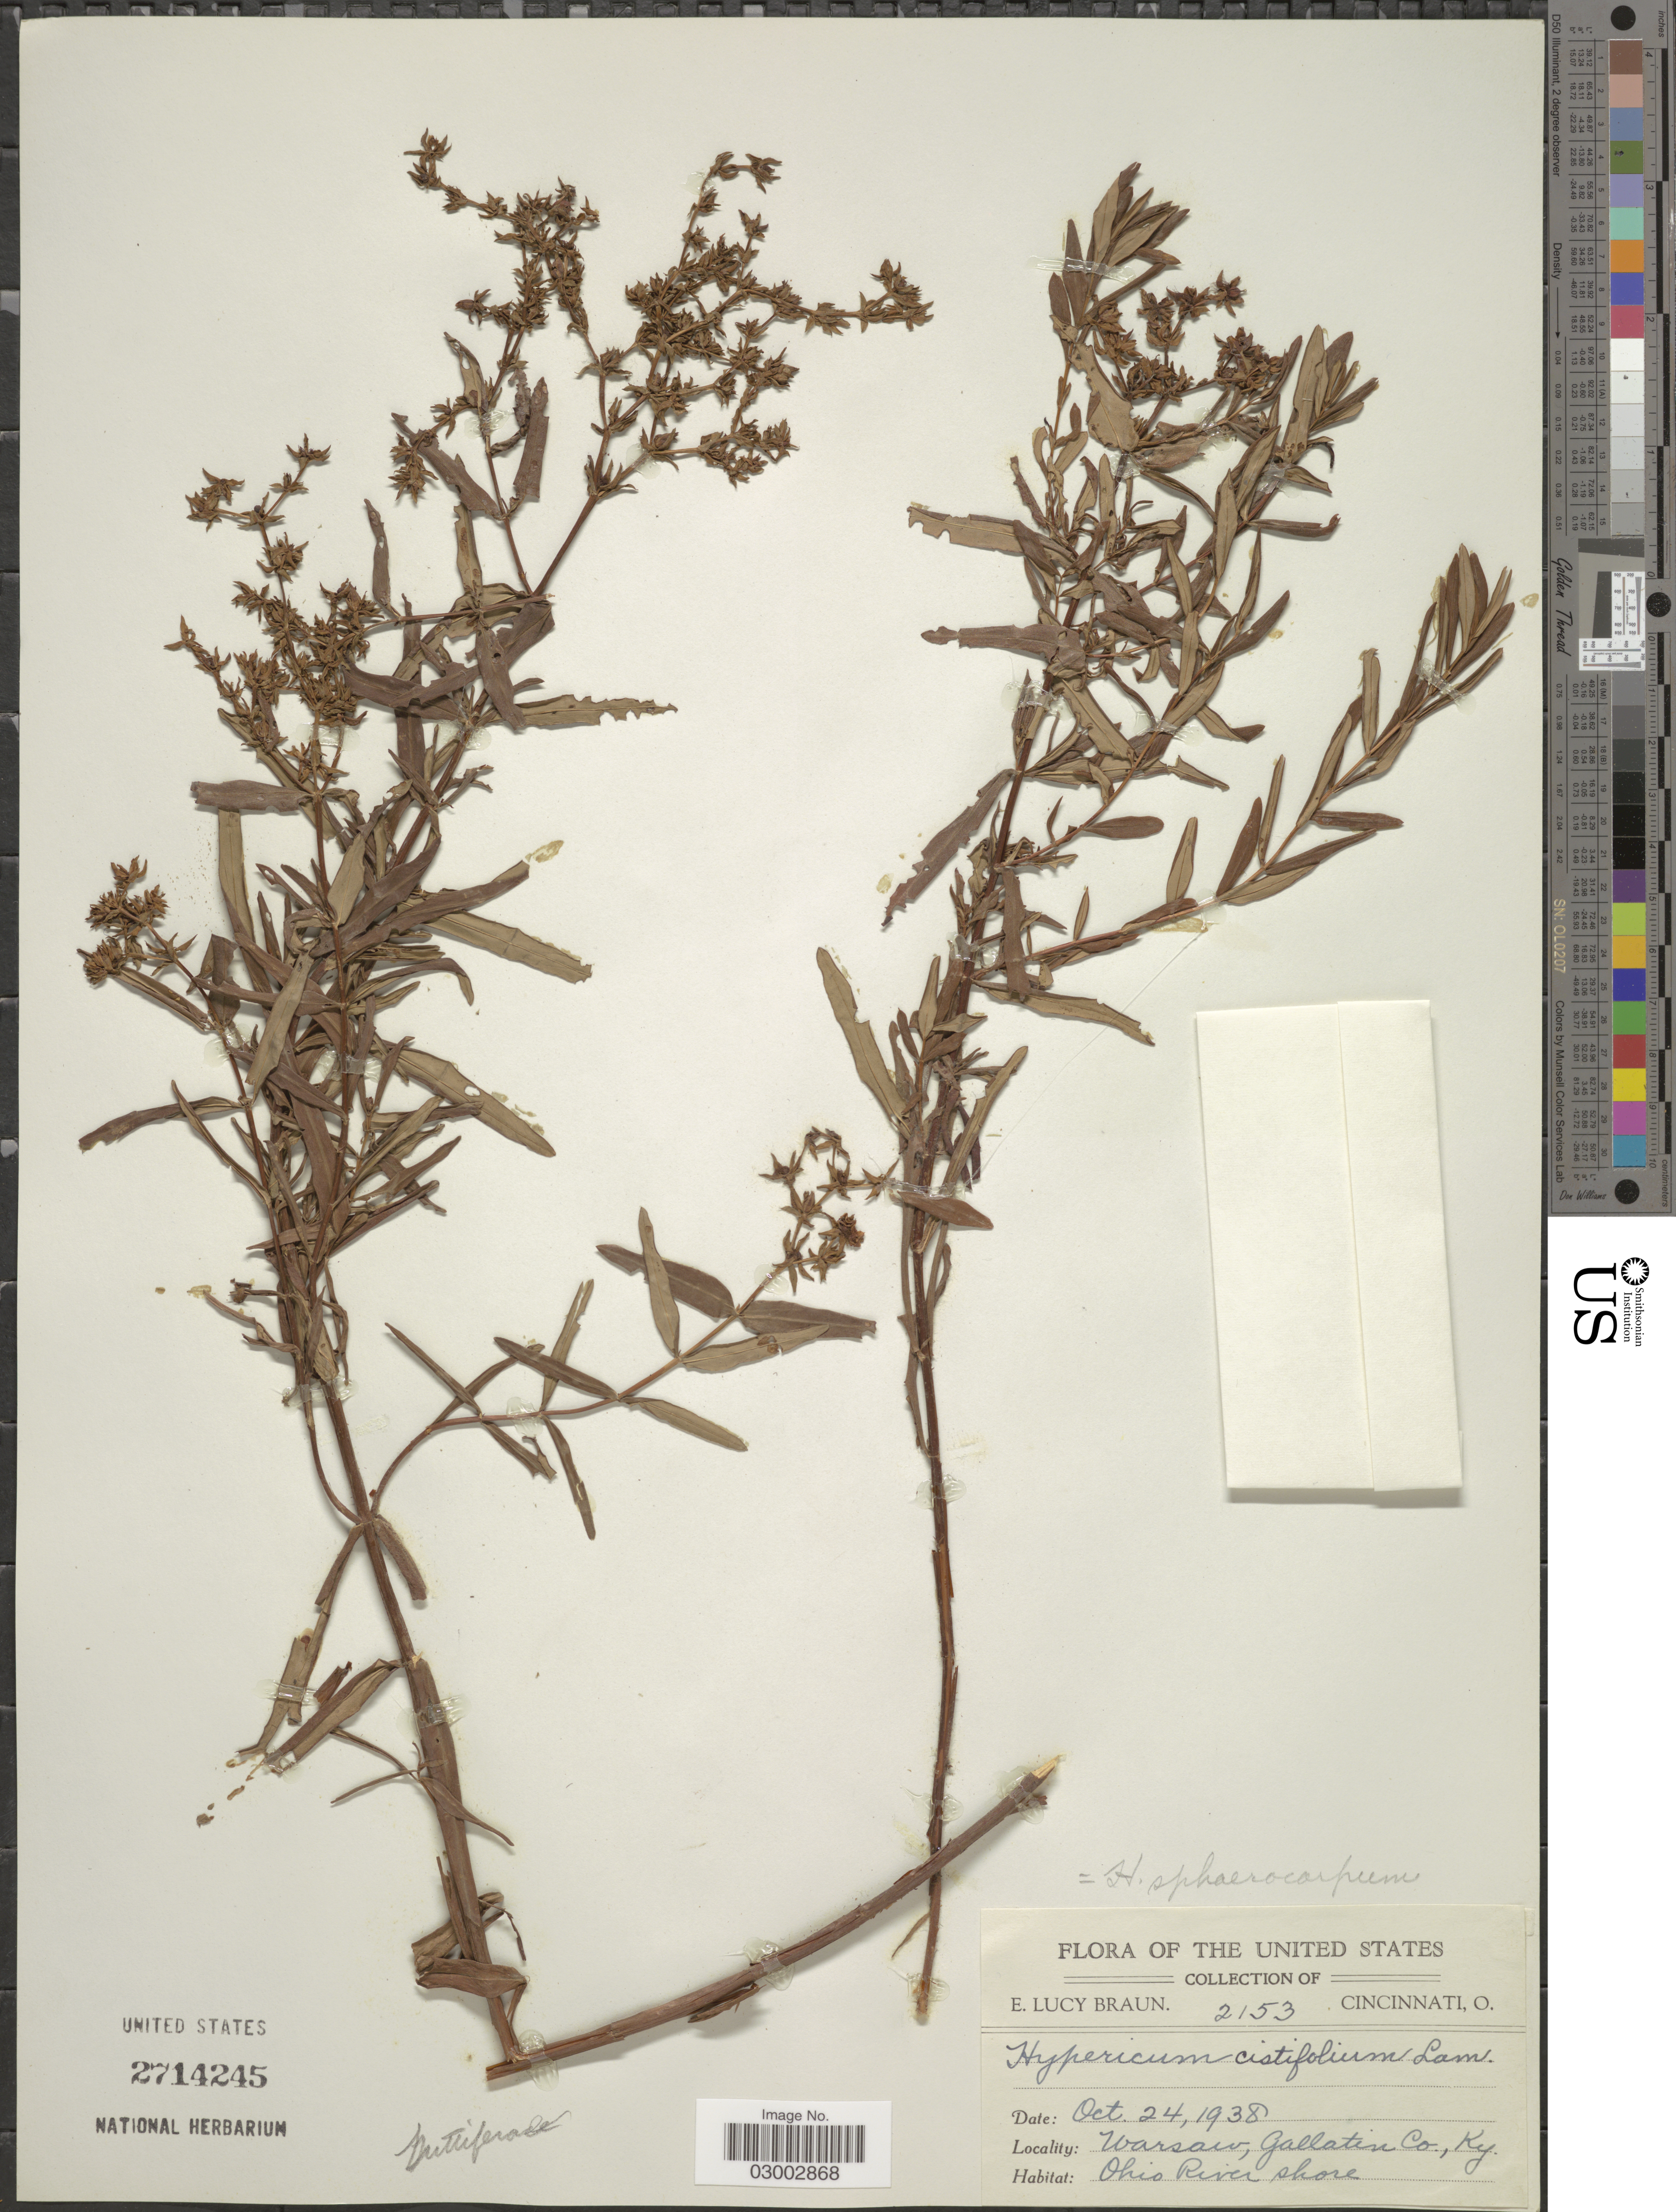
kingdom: Plantae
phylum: Tracheophyta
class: Magnoliopsida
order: Malpighiales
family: Hypericaceae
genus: Hypericum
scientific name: Hypericum sphaerocarpum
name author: Michx.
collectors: E. L. Braun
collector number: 2153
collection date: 1938-10-24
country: United States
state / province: Kentucky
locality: Warsaw, Gallatin Co., Ky. Ohio River shore.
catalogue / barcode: US 2714245